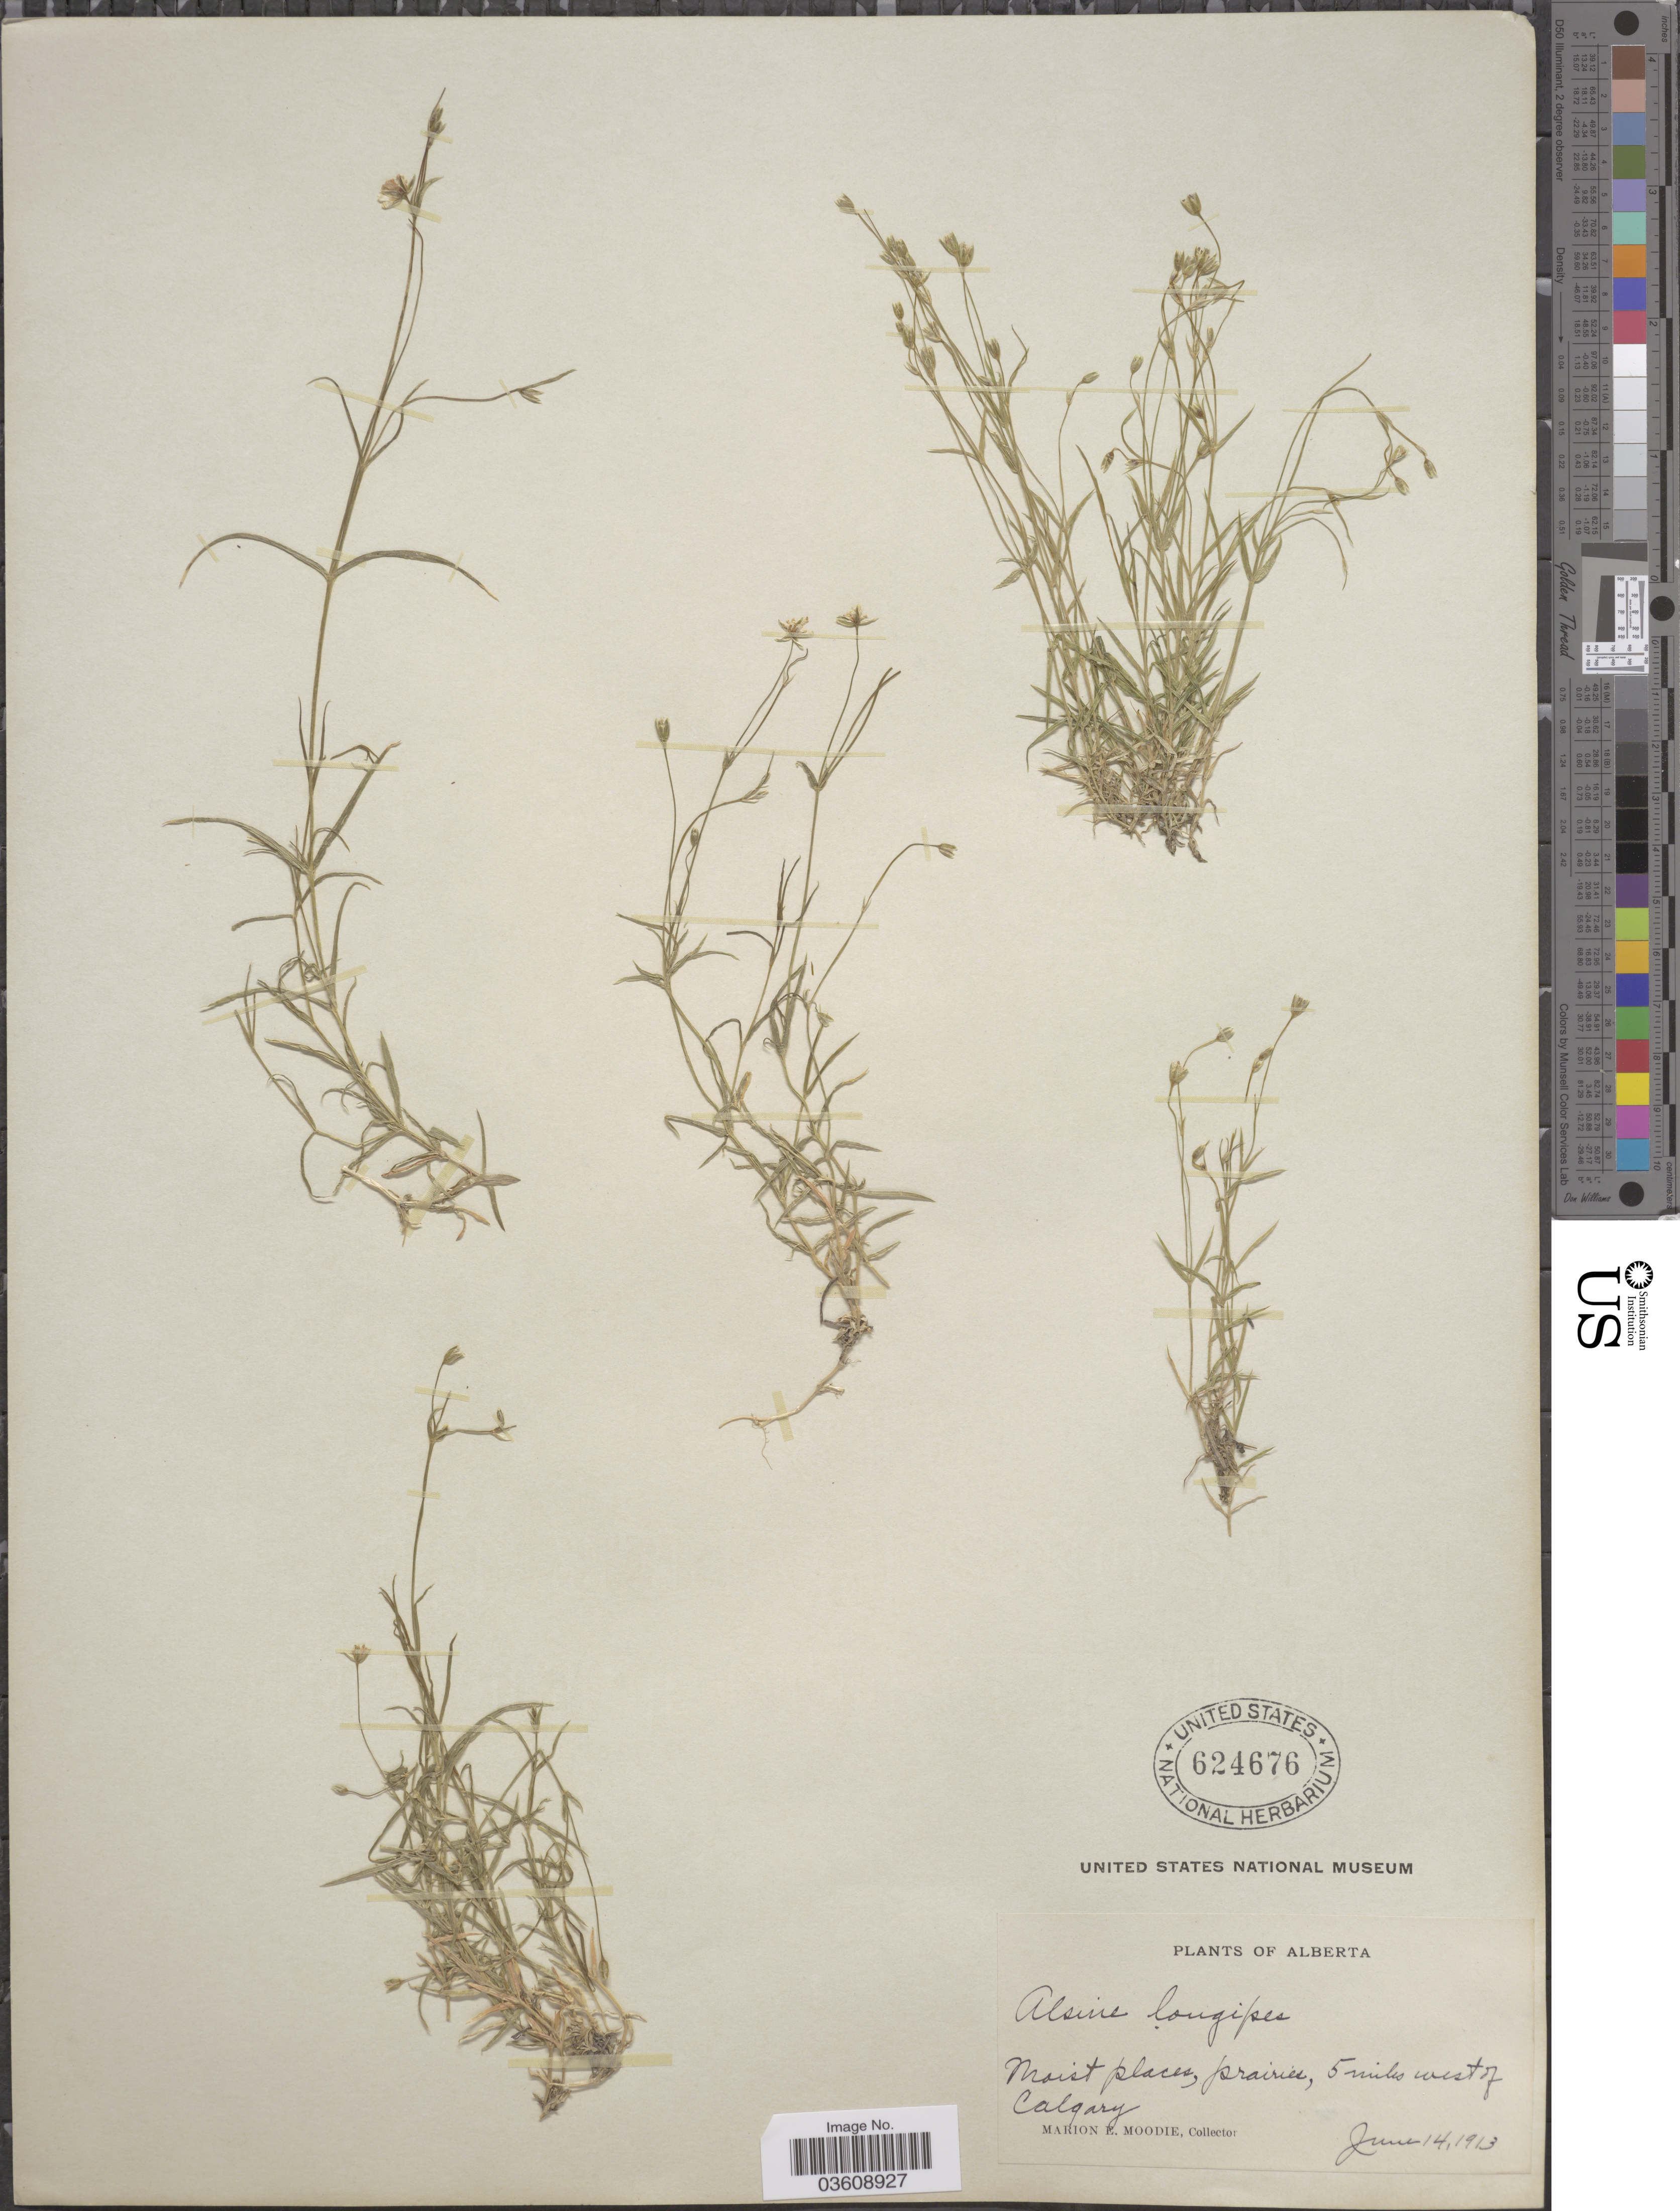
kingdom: Plantae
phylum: Tracheophyta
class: Magnoliopsida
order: Caryophyllales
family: Caryophyllaceae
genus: Stellaria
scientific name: Stellaria longipes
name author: Goldie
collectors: M. E. Moodie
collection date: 1913-06-14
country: Canada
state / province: Alberta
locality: Moist places, prairies, 5 miles west of Calgary.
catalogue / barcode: US 624676